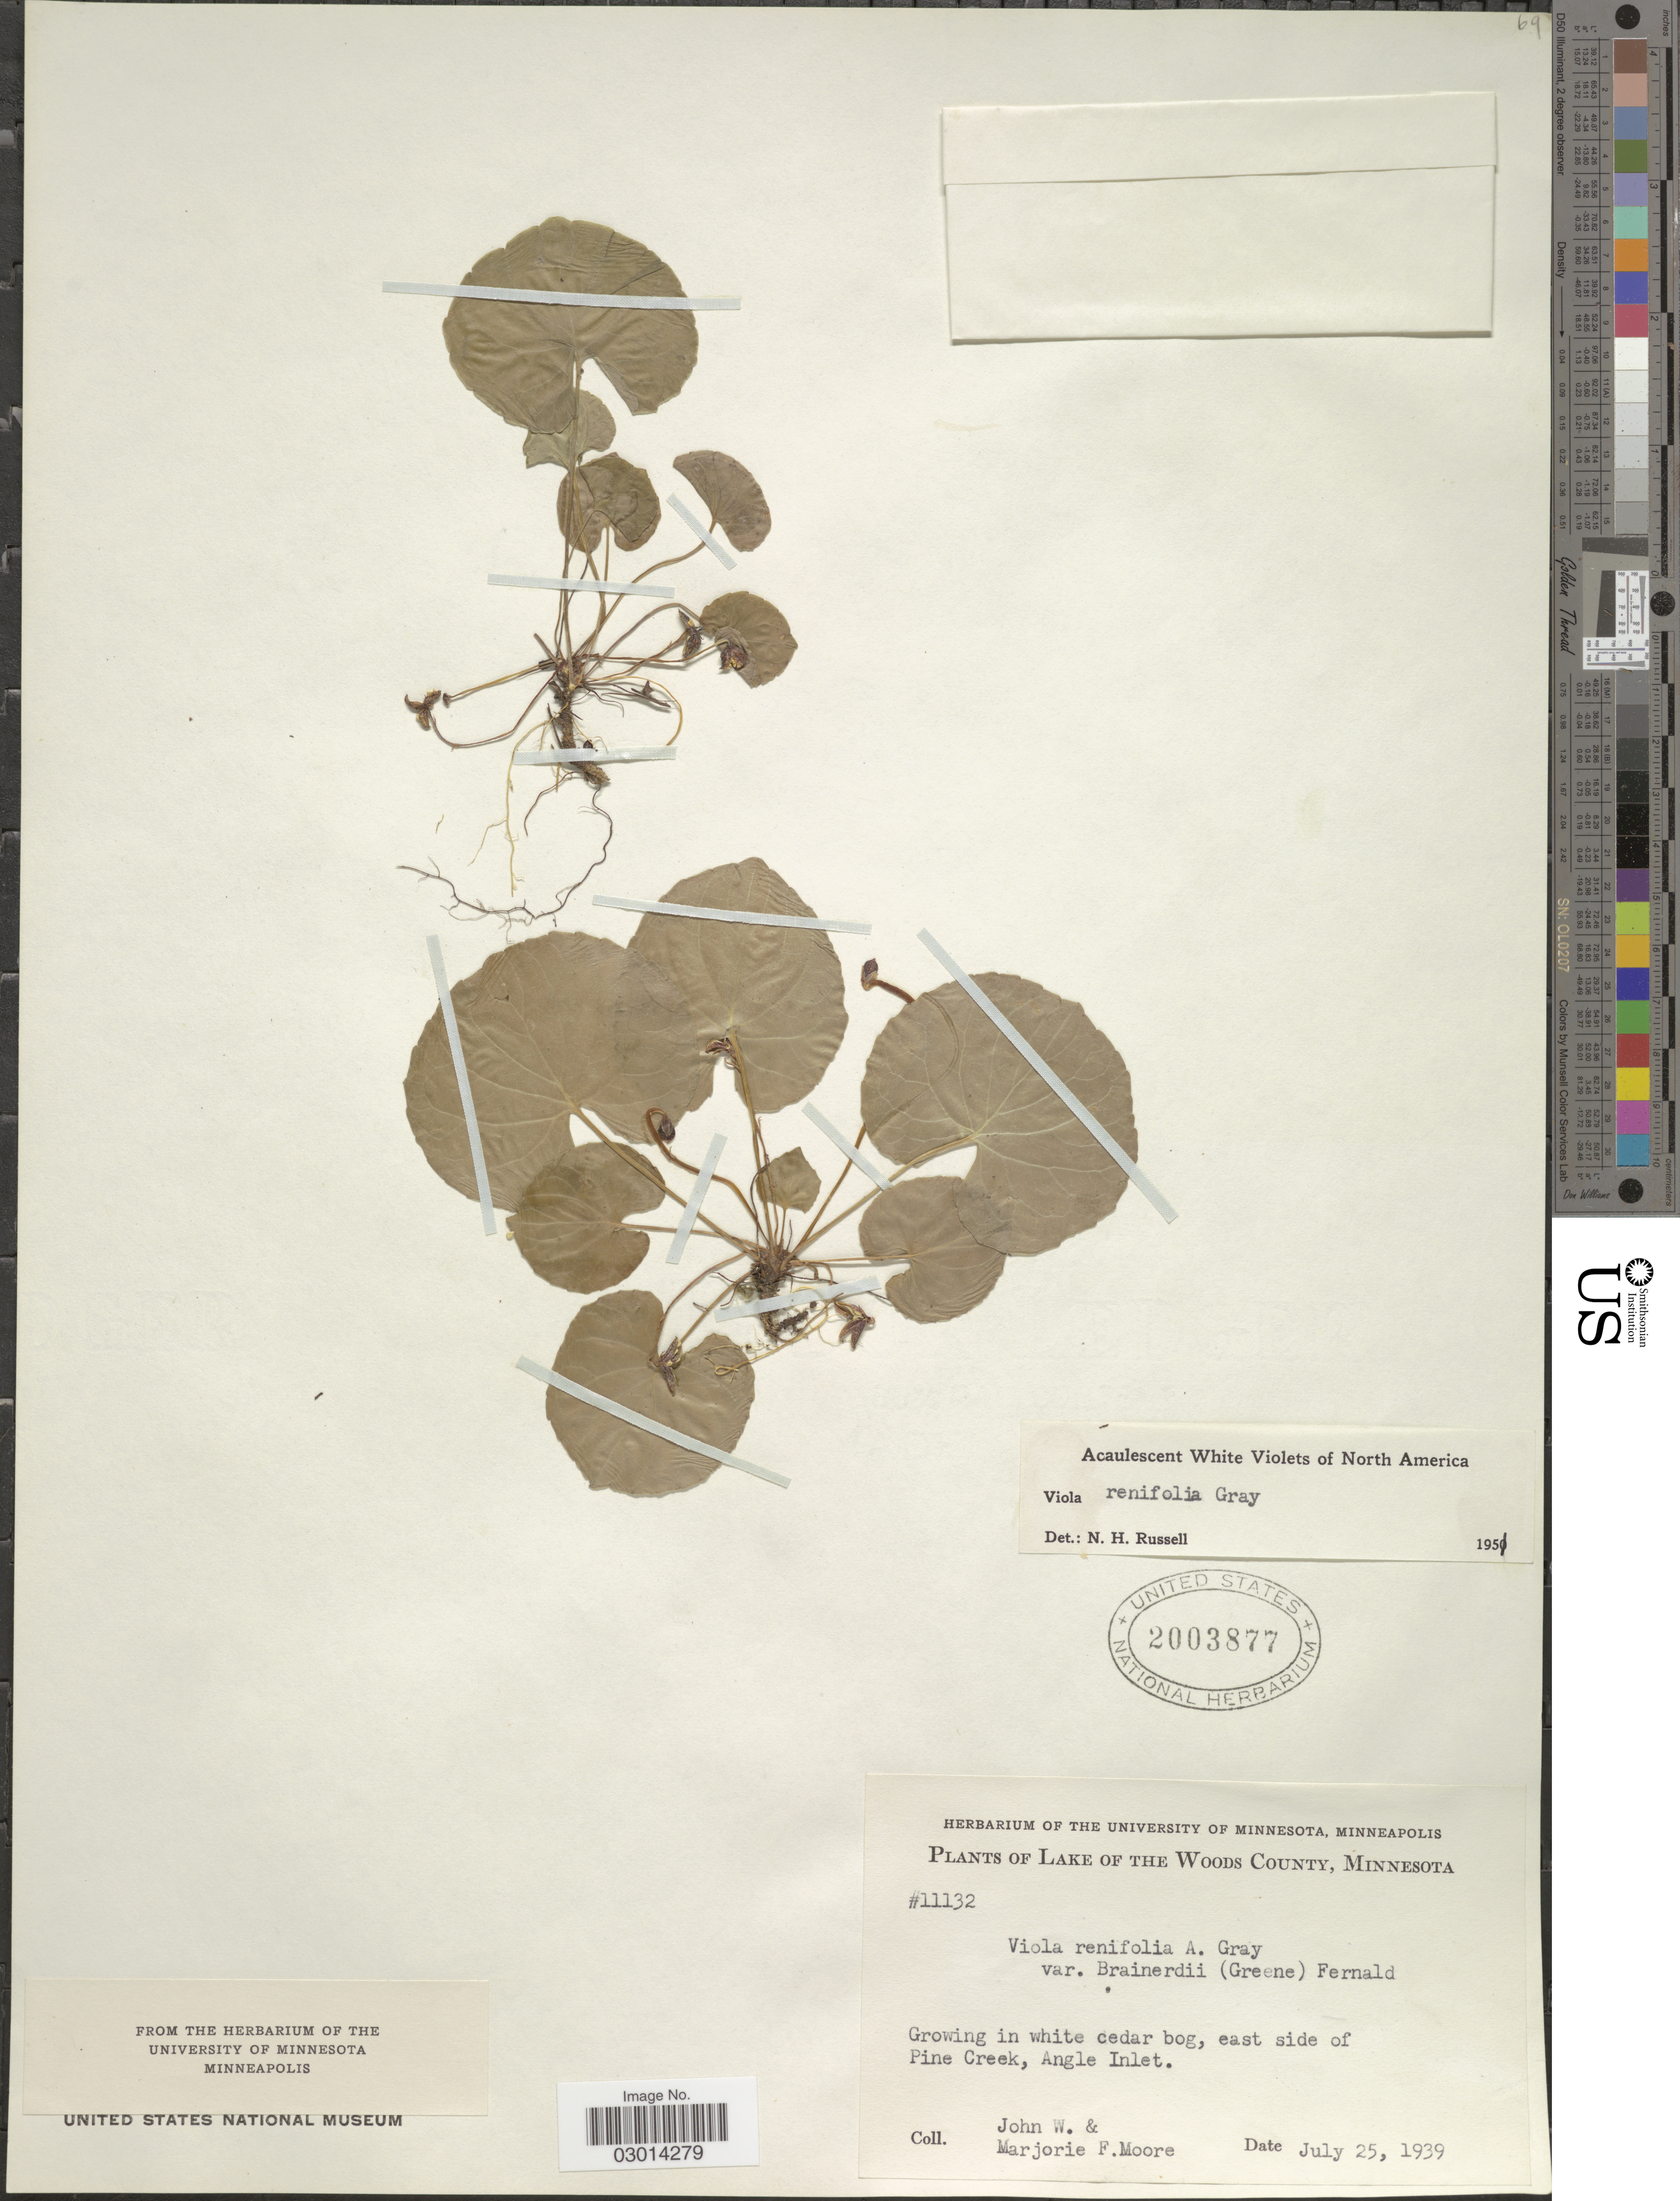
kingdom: Plantae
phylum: Tracheophyta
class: Magnoliopsida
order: Malpighiales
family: Violaceae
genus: Viola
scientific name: Viola renifolia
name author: A. Gray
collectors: J. Moore & M. F. Moore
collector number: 11132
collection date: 1939-07-25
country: United States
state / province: Minnesota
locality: Lake of the Woods County. East side of Pine Creek, Angle Inlet.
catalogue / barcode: US 2003877